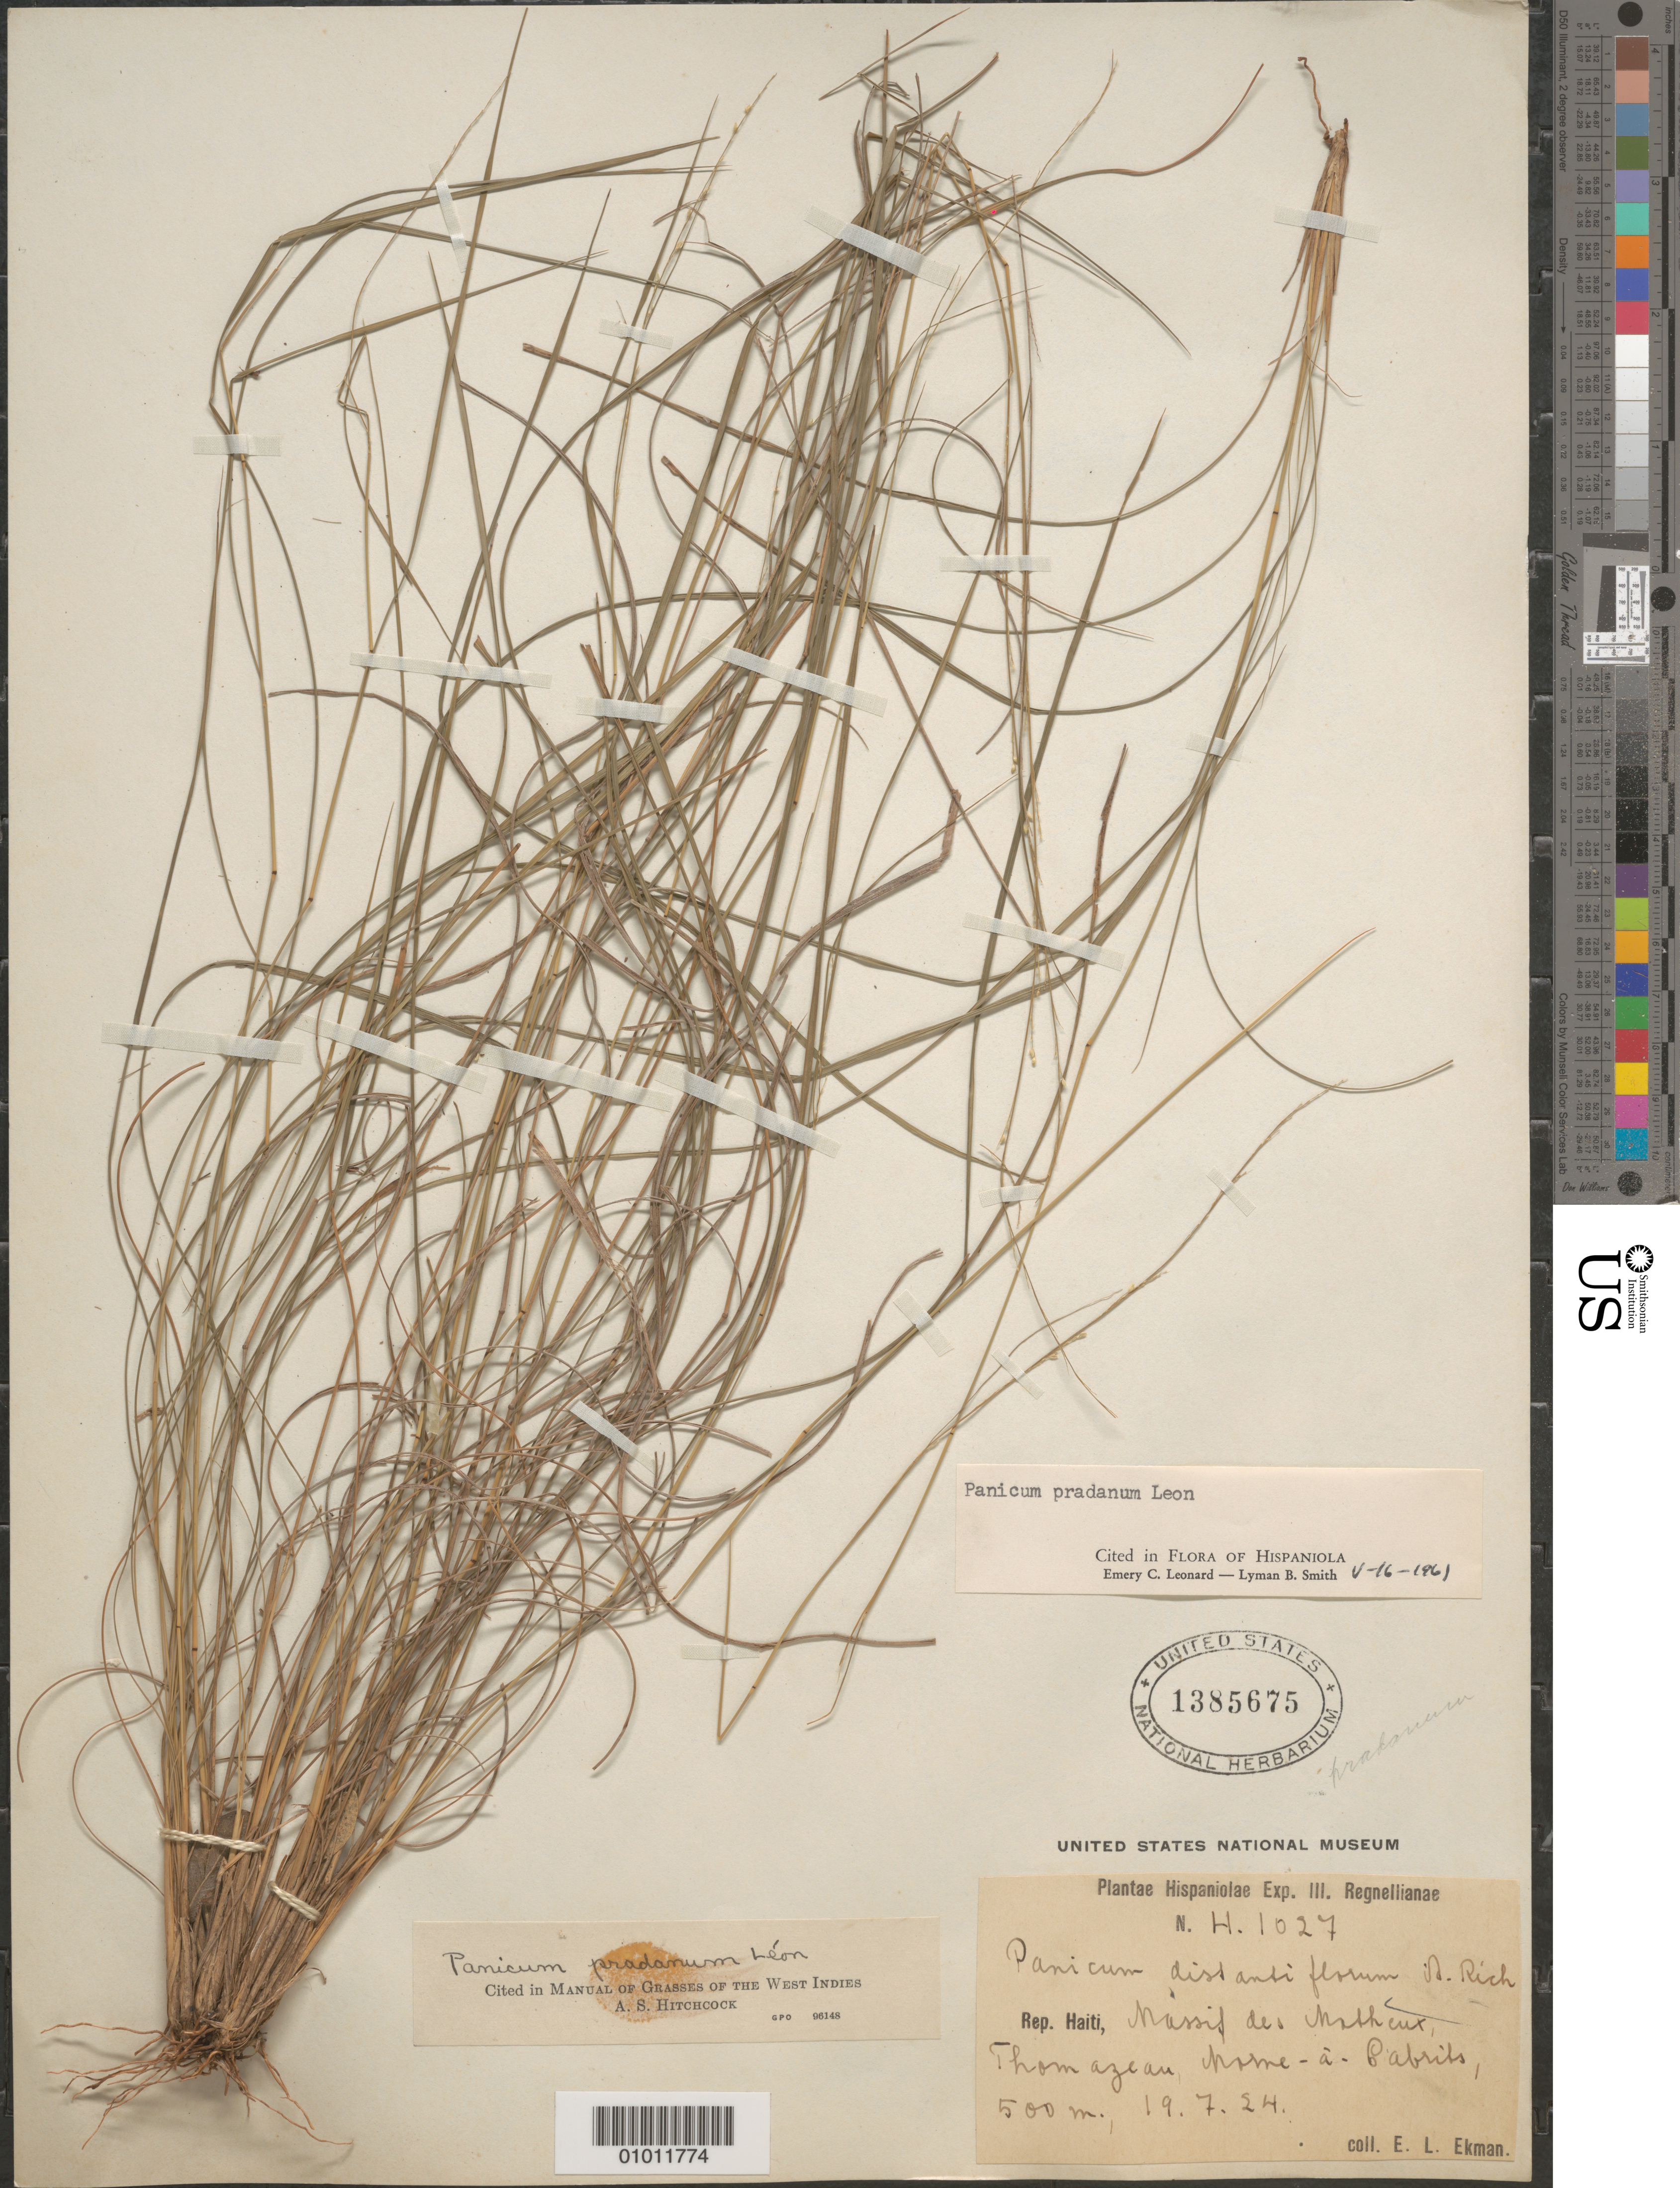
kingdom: Plantae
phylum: Tracheophyta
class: Liliopsida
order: Poales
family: Poaceae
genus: Panicum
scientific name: Panicum pradanum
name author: León ex Hitchc.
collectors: E. L. Ekman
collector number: H 1027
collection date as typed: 19 Jul 1924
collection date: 1924-07-19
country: Haiti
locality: Thomazeau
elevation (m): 500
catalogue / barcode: US 1385675